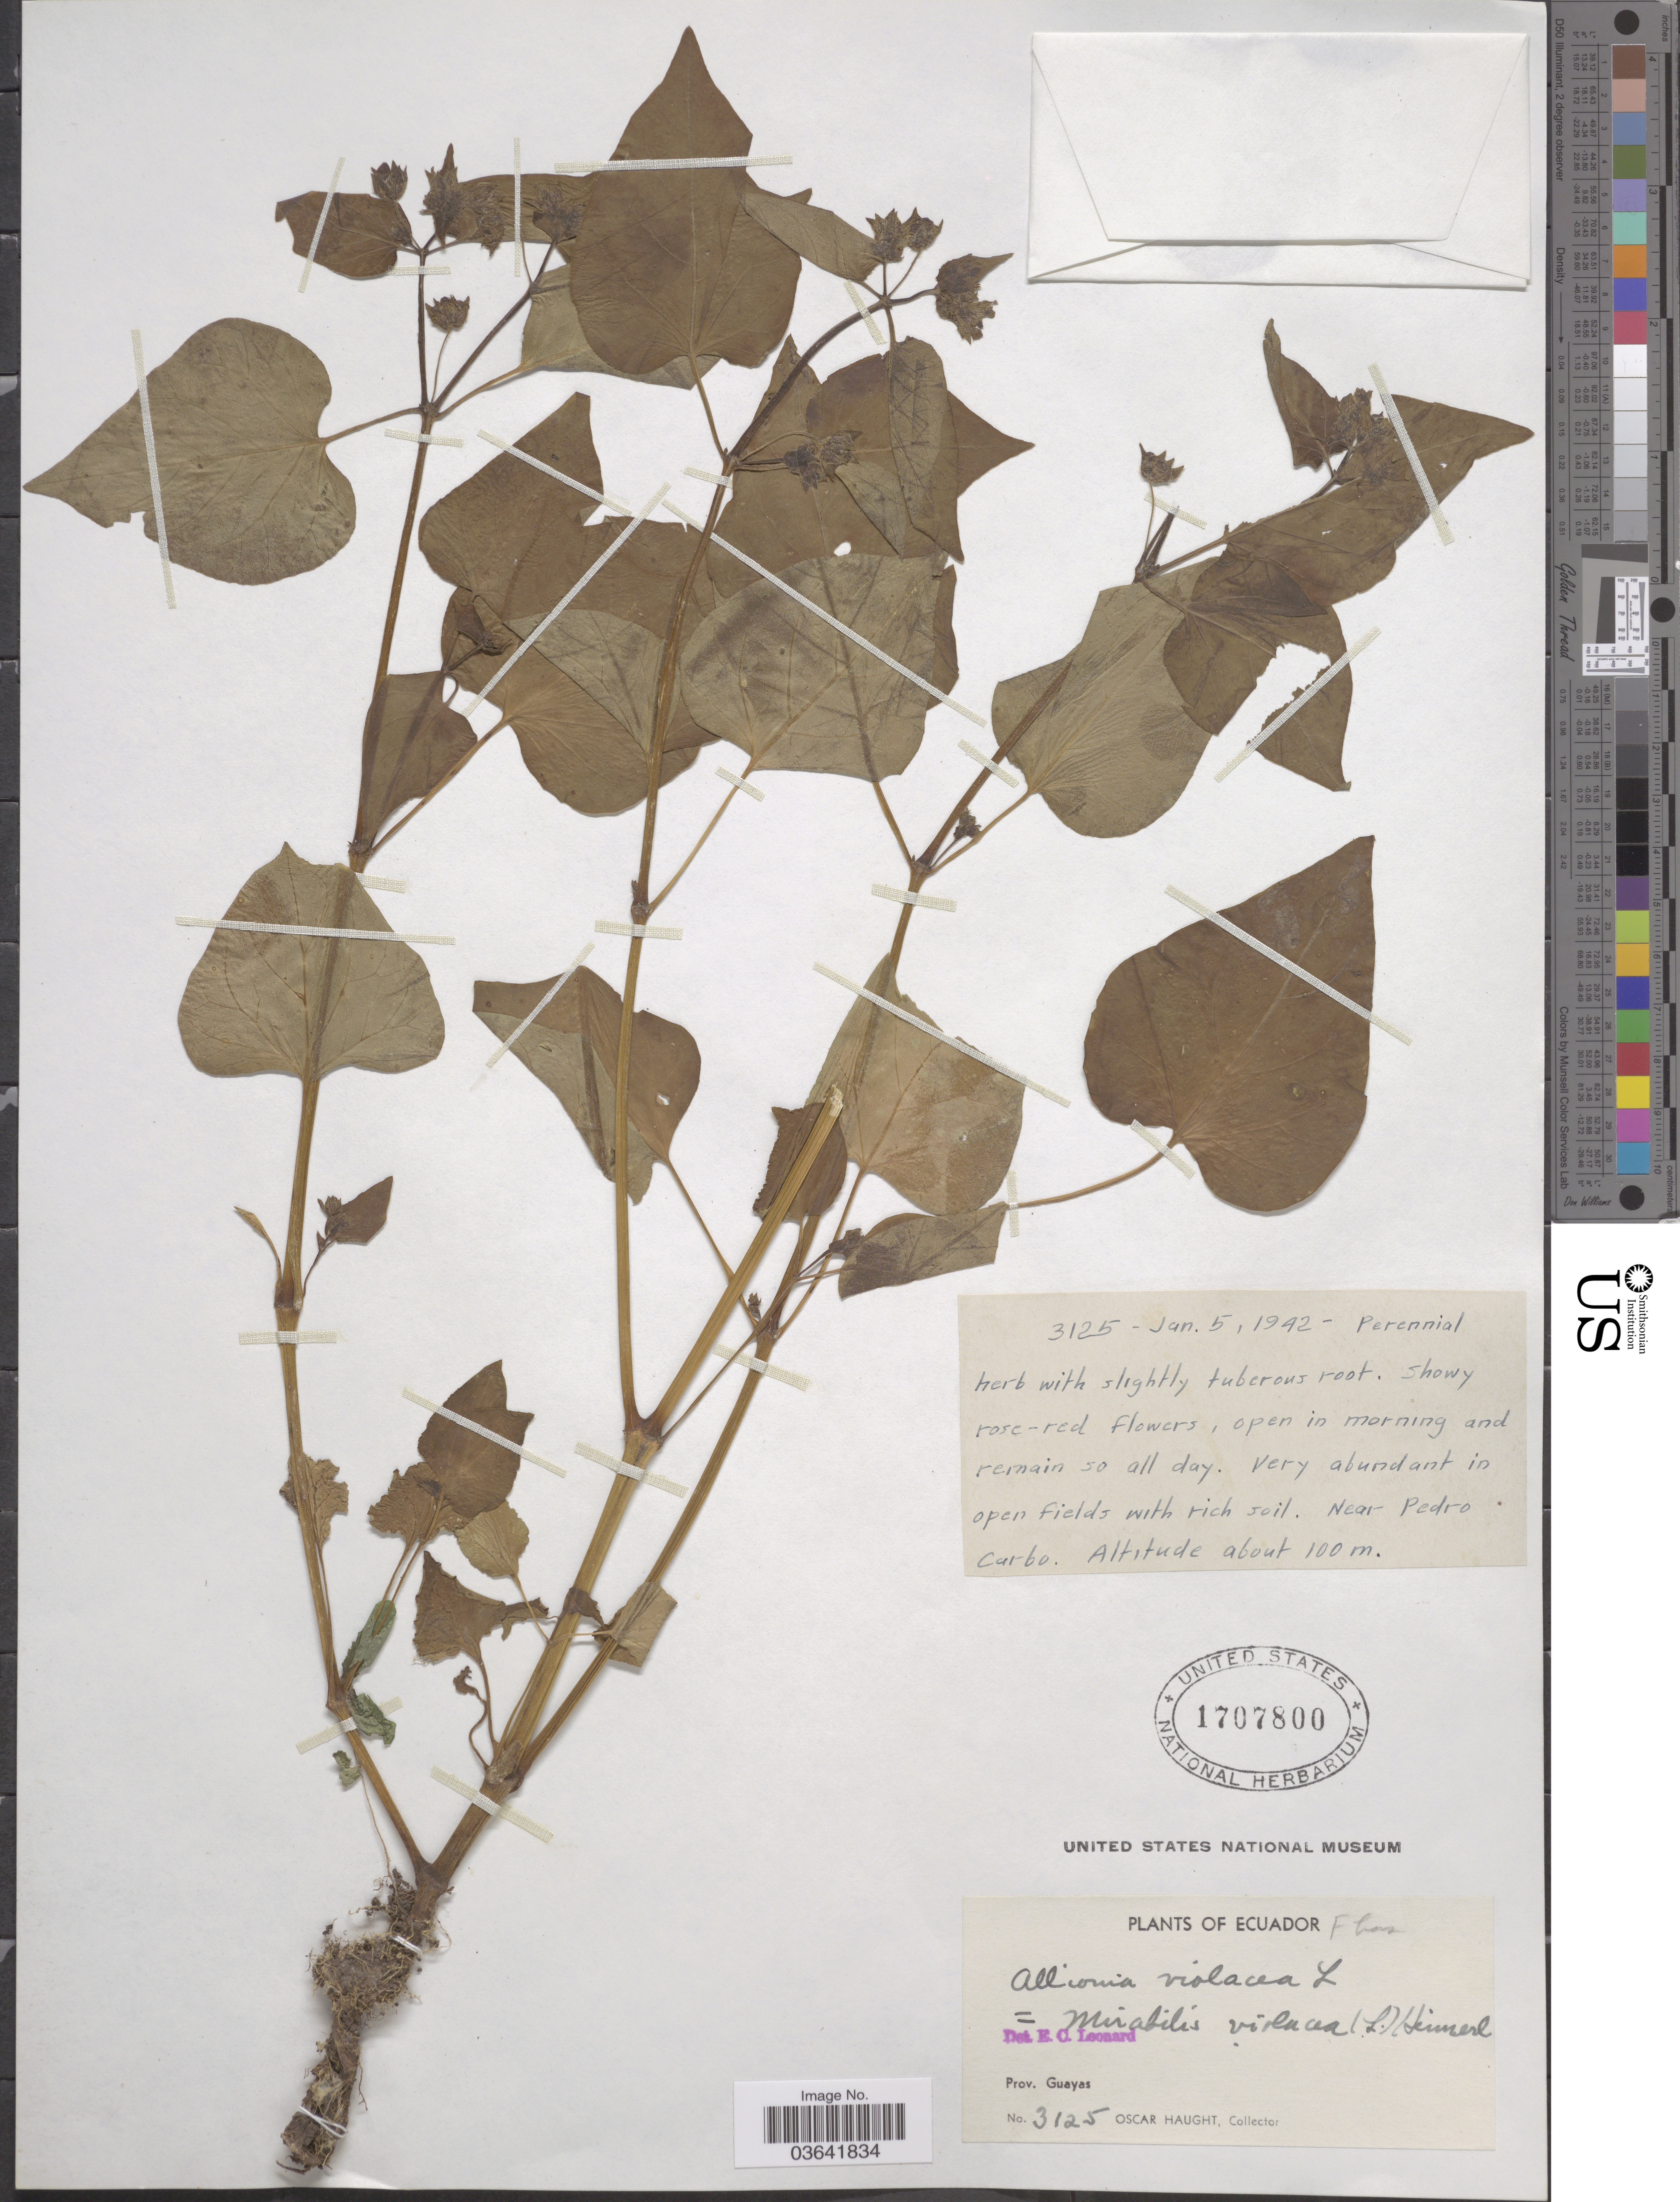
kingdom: Plantae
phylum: Tracheophyta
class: Magnoliopsida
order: Caryophyllales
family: Nyctaginaceae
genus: Mirabilis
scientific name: Mirabilis violacea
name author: (L.) Heimerl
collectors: O. Haught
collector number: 3125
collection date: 1942-01-05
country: Ecuador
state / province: Guayas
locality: Near Pedro Carbo.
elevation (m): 100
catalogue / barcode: US 1707800